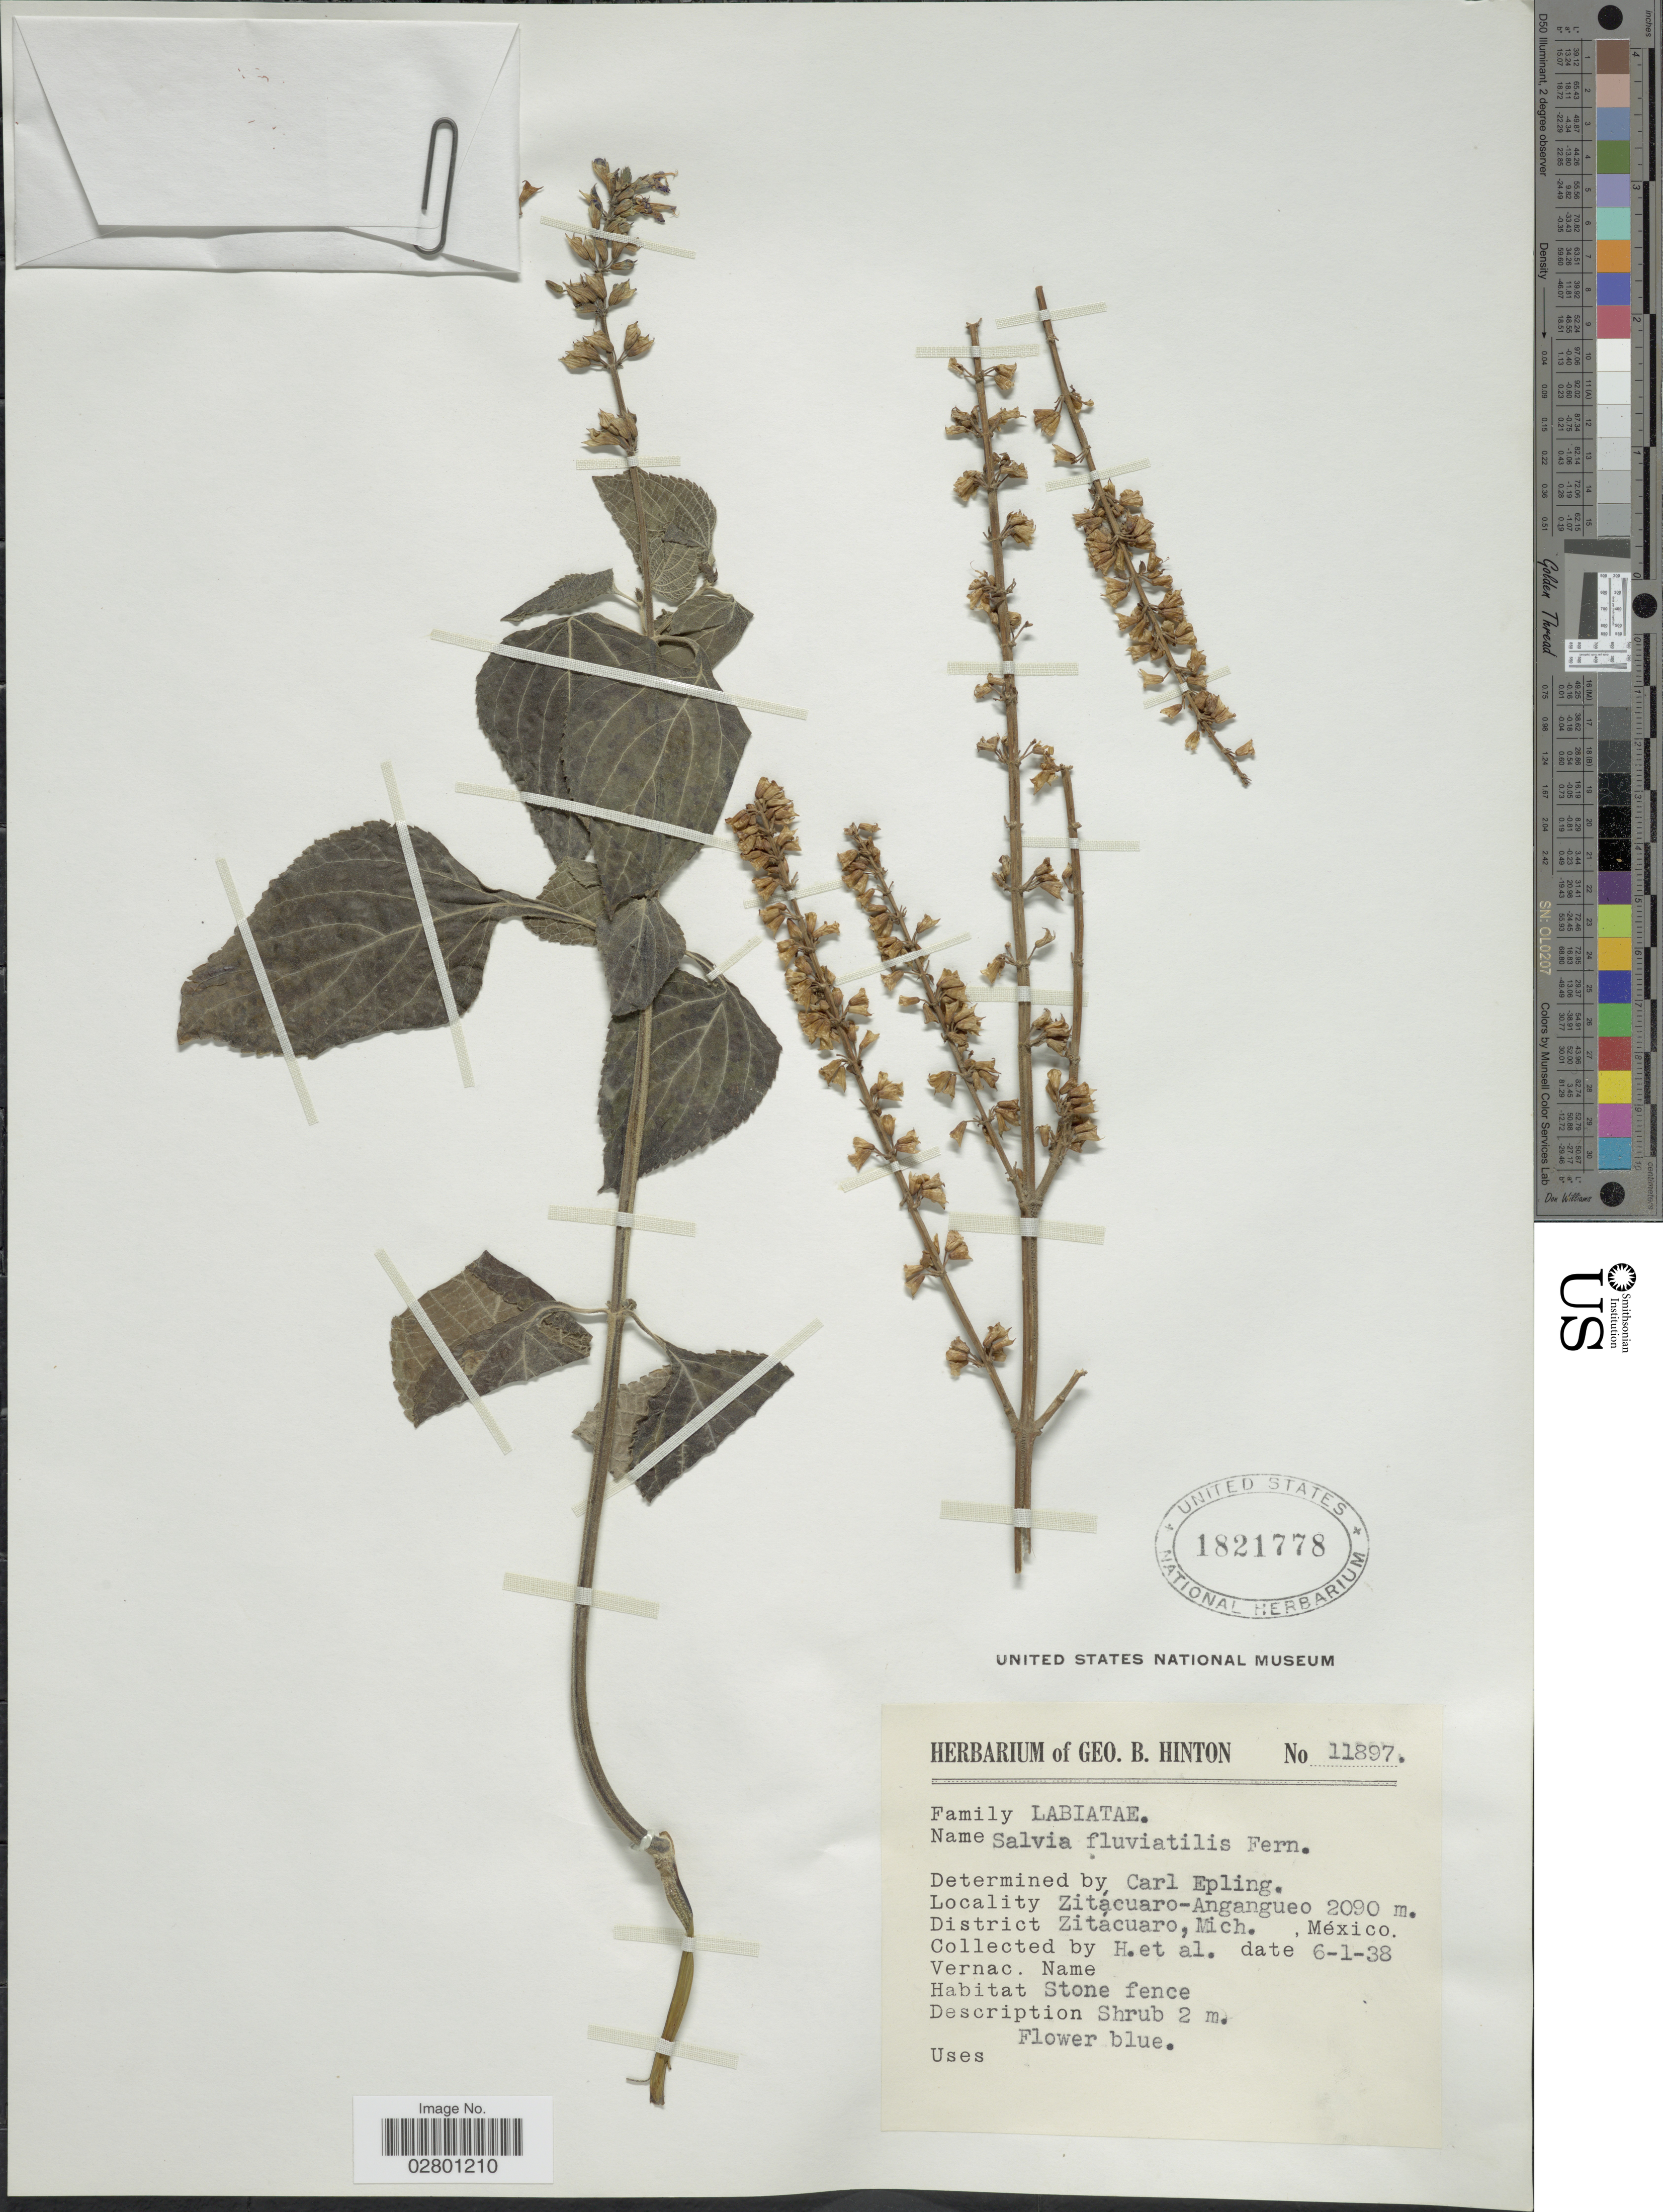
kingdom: Plantae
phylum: Tracheophyta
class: Magnoliopsida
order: Lamiales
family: Lamiaceae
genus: Salvia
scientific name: Salvia fluviatilis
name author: Fernald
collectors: G. B. Hinton & et al.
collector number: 11897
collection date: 1938-01-06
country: Mexico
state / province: Michoacán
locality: Zitácuaro-Angangueo, District Zitácuaro, Mich.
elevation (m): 2090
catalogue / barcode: US 1821778